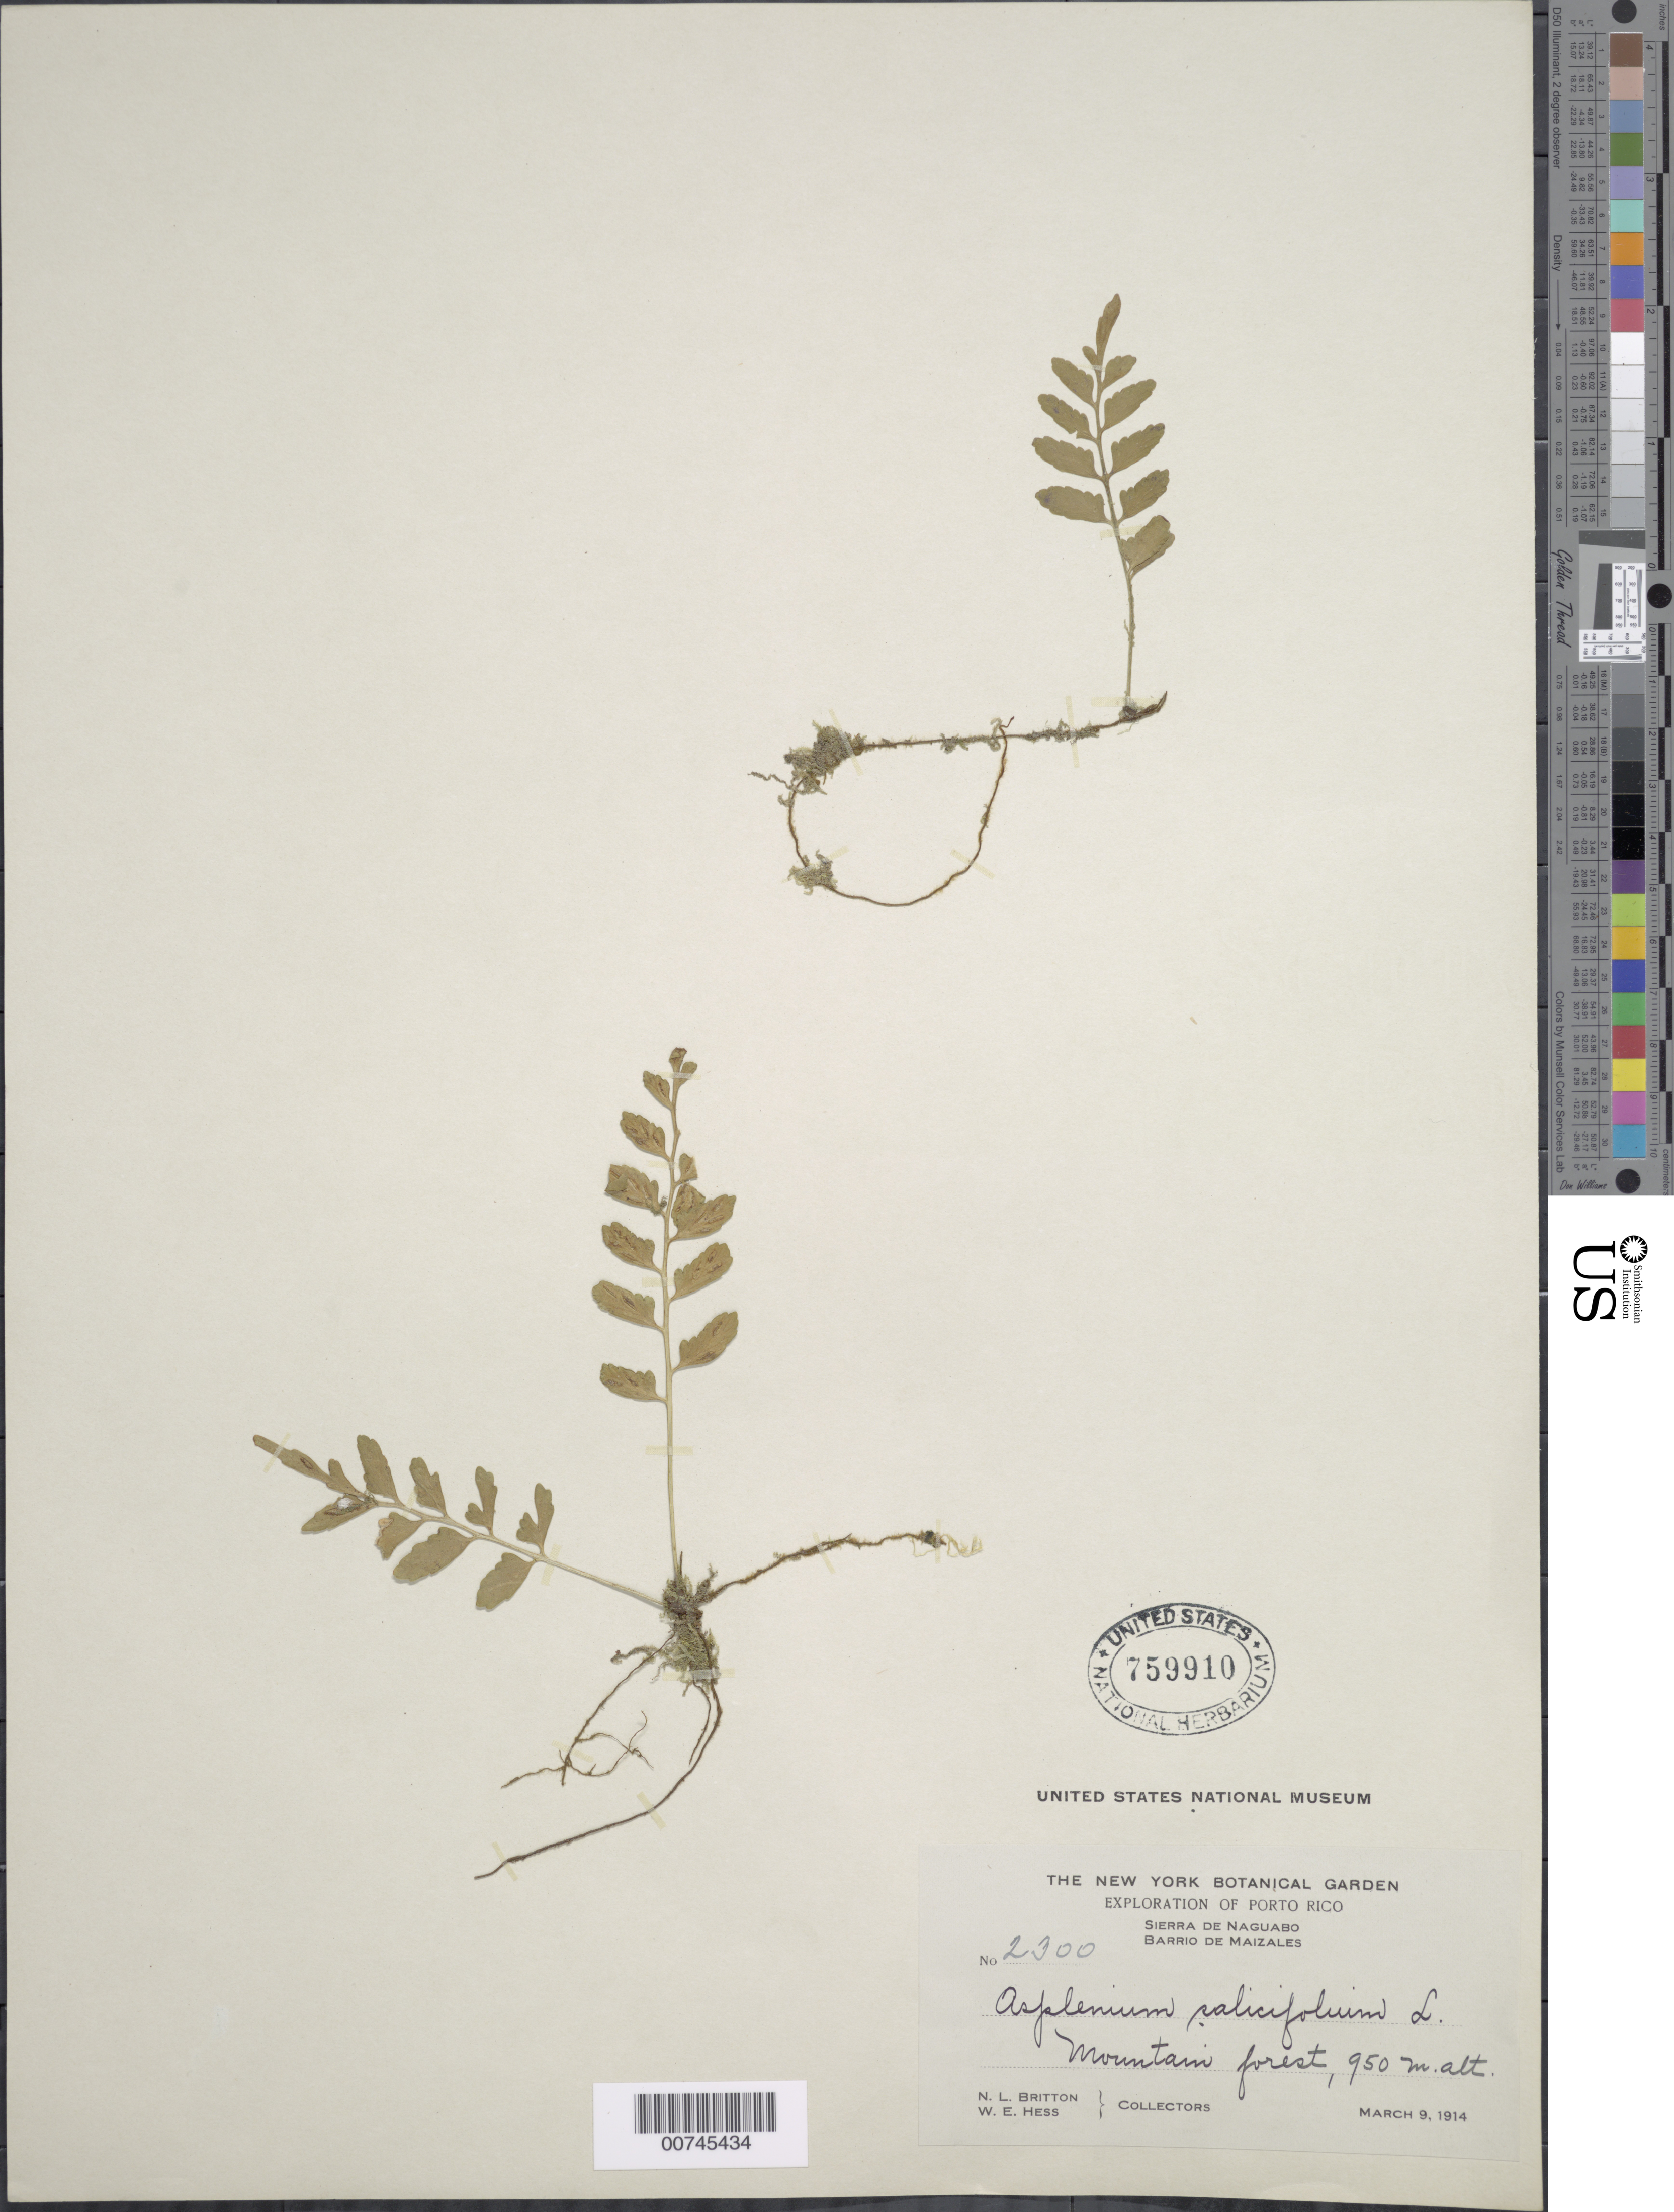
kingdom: Plantae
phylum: Tracheophyta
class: Polypodiopsida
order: Polypodiales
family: Aspleniaceae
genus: Asplenium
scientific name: Asplenium auriculatum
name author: Sw.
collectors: N. Britton & W. Hess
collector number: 2300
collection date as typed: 09 Mar 1914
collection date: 1914-03-09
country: Puerto Rico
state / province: Naguabo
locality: Sierra de Naguabo, Barrio de Maizales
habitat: Mountain forest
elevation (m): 950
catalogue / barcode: US 759910